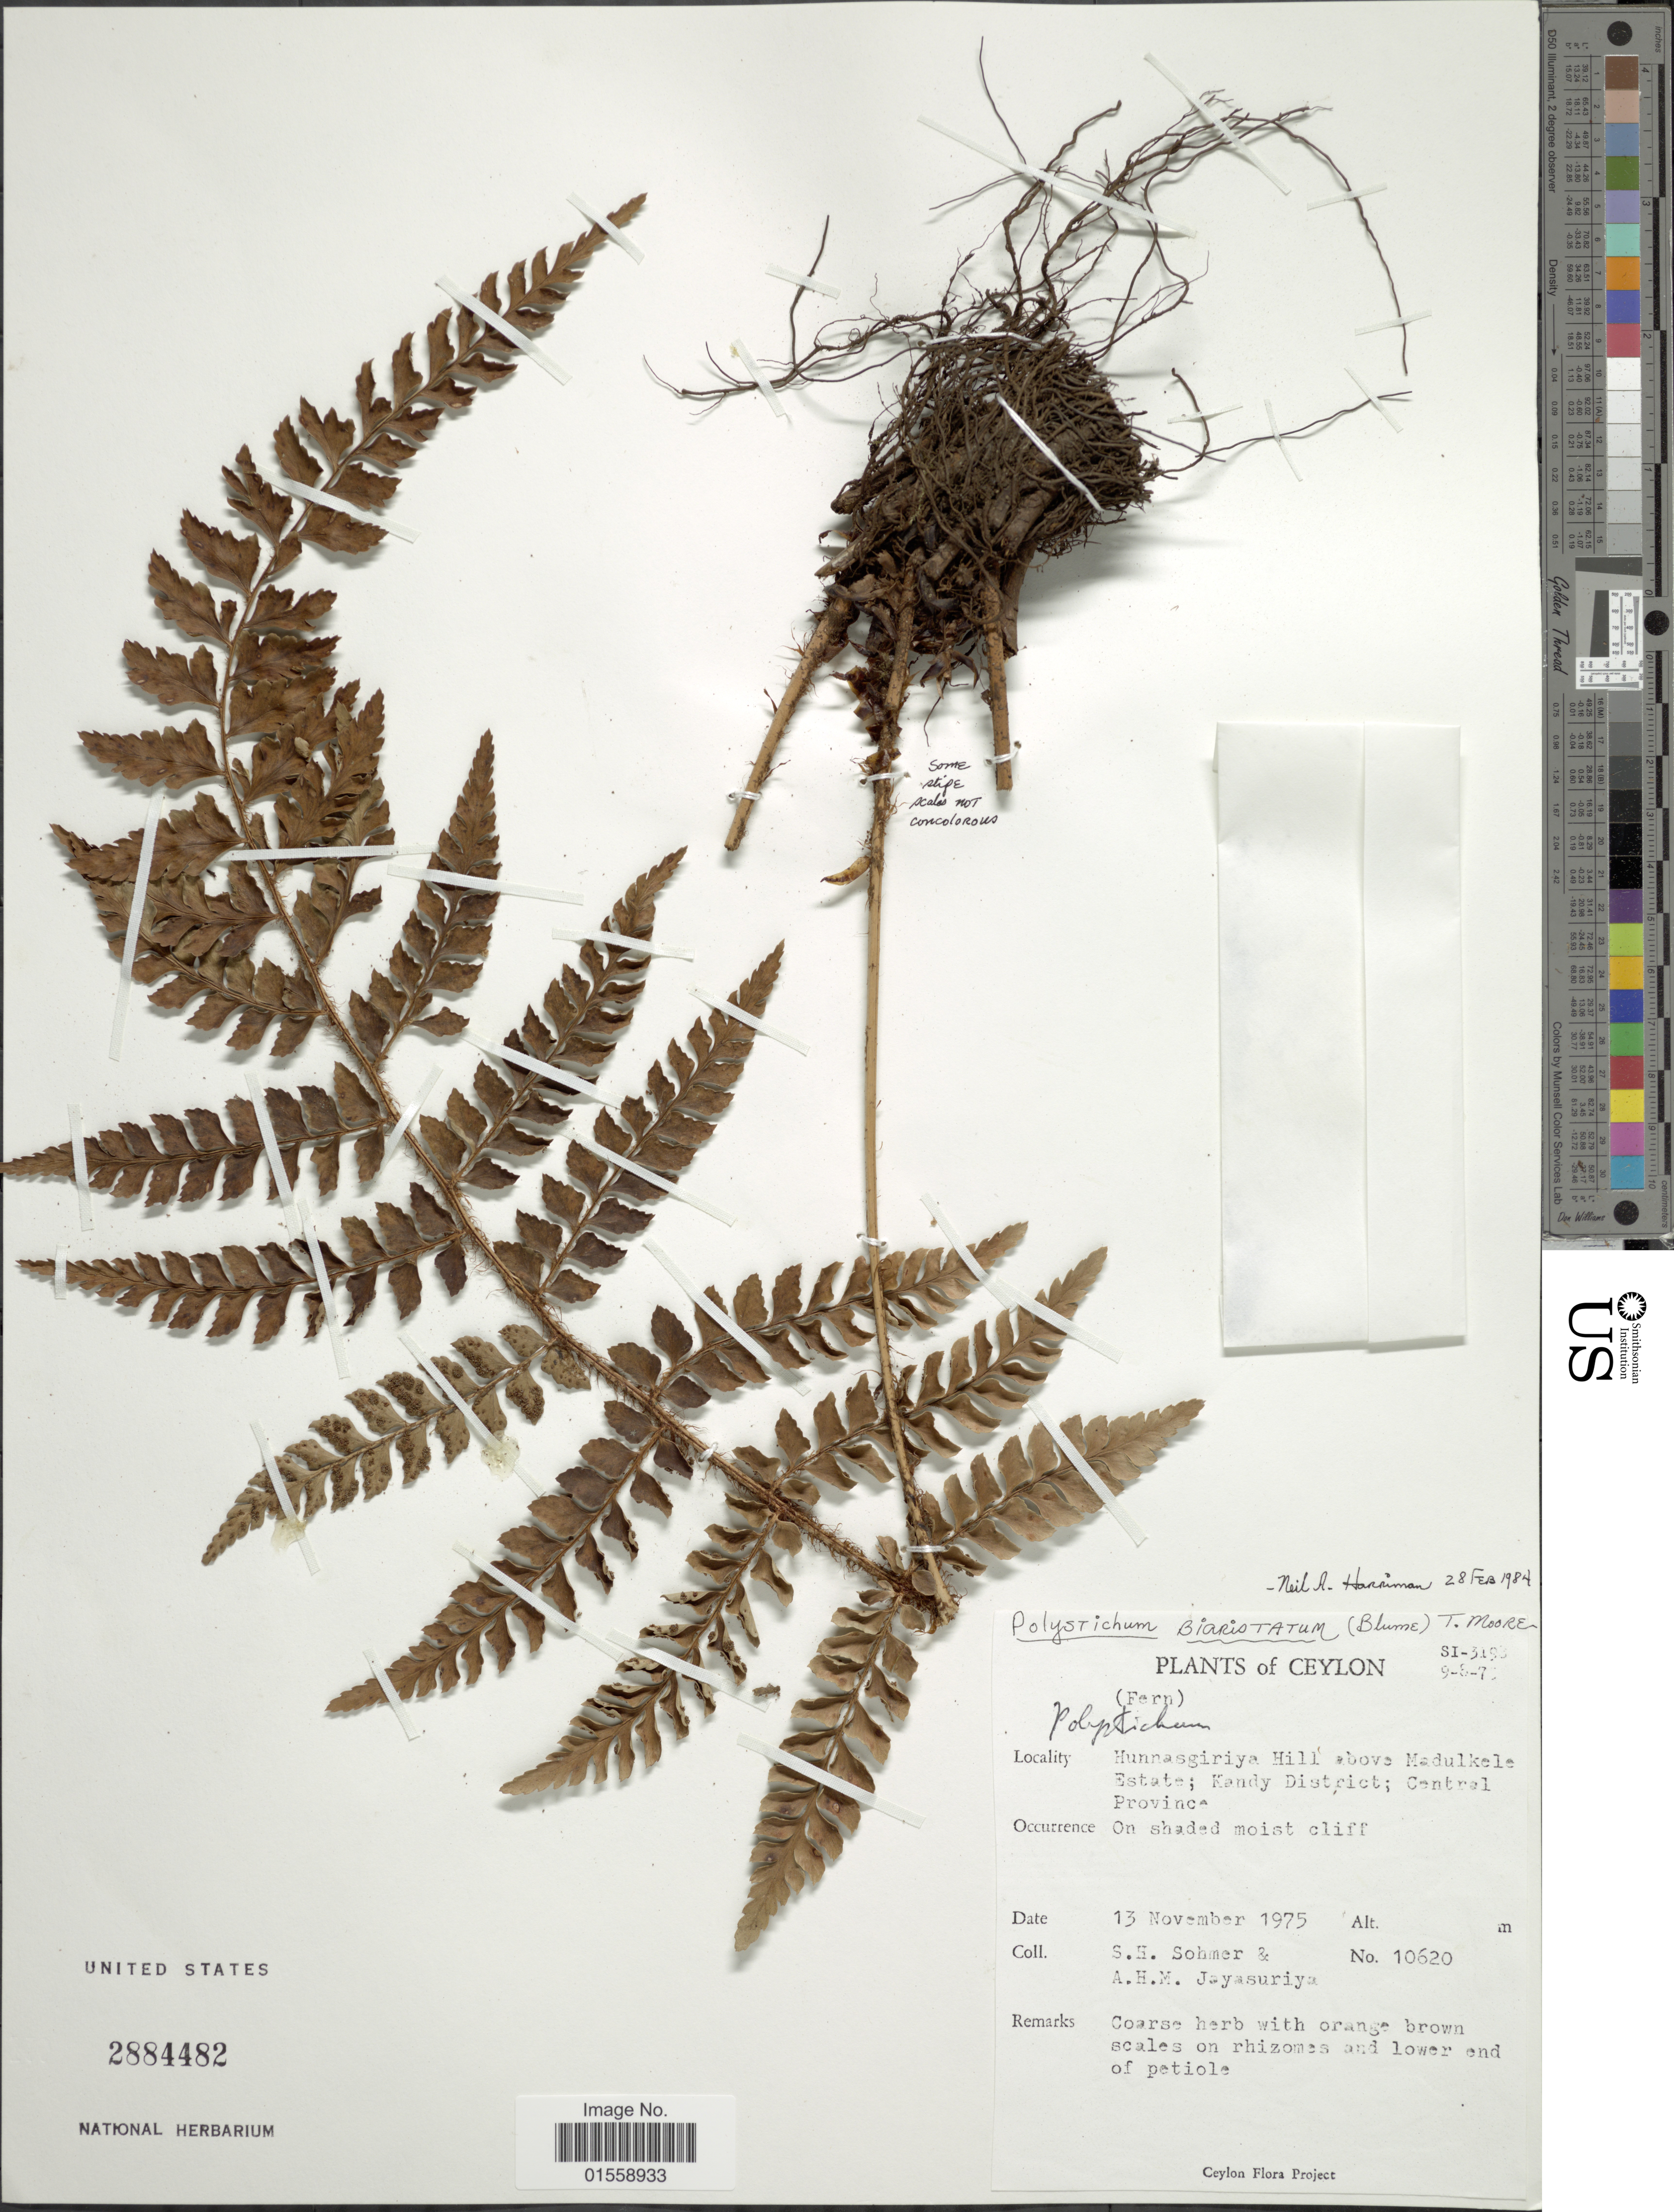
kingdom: Plantae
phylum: Tracheophyta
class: Polypodiopsida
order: Polypodiales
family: Dryopteridaceae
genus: Polystichum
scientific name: Polystichum biaristatum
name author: (Blume) T. Moore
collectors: S. H. Sohmer & A. Jayasuriya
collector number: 10620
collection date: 1975-11-13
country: Sri Lanka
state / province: Central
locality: Ceylon, Hunnasgiriya Hill above Madulkele Estate; Kandy District.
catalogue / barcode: US 2884482